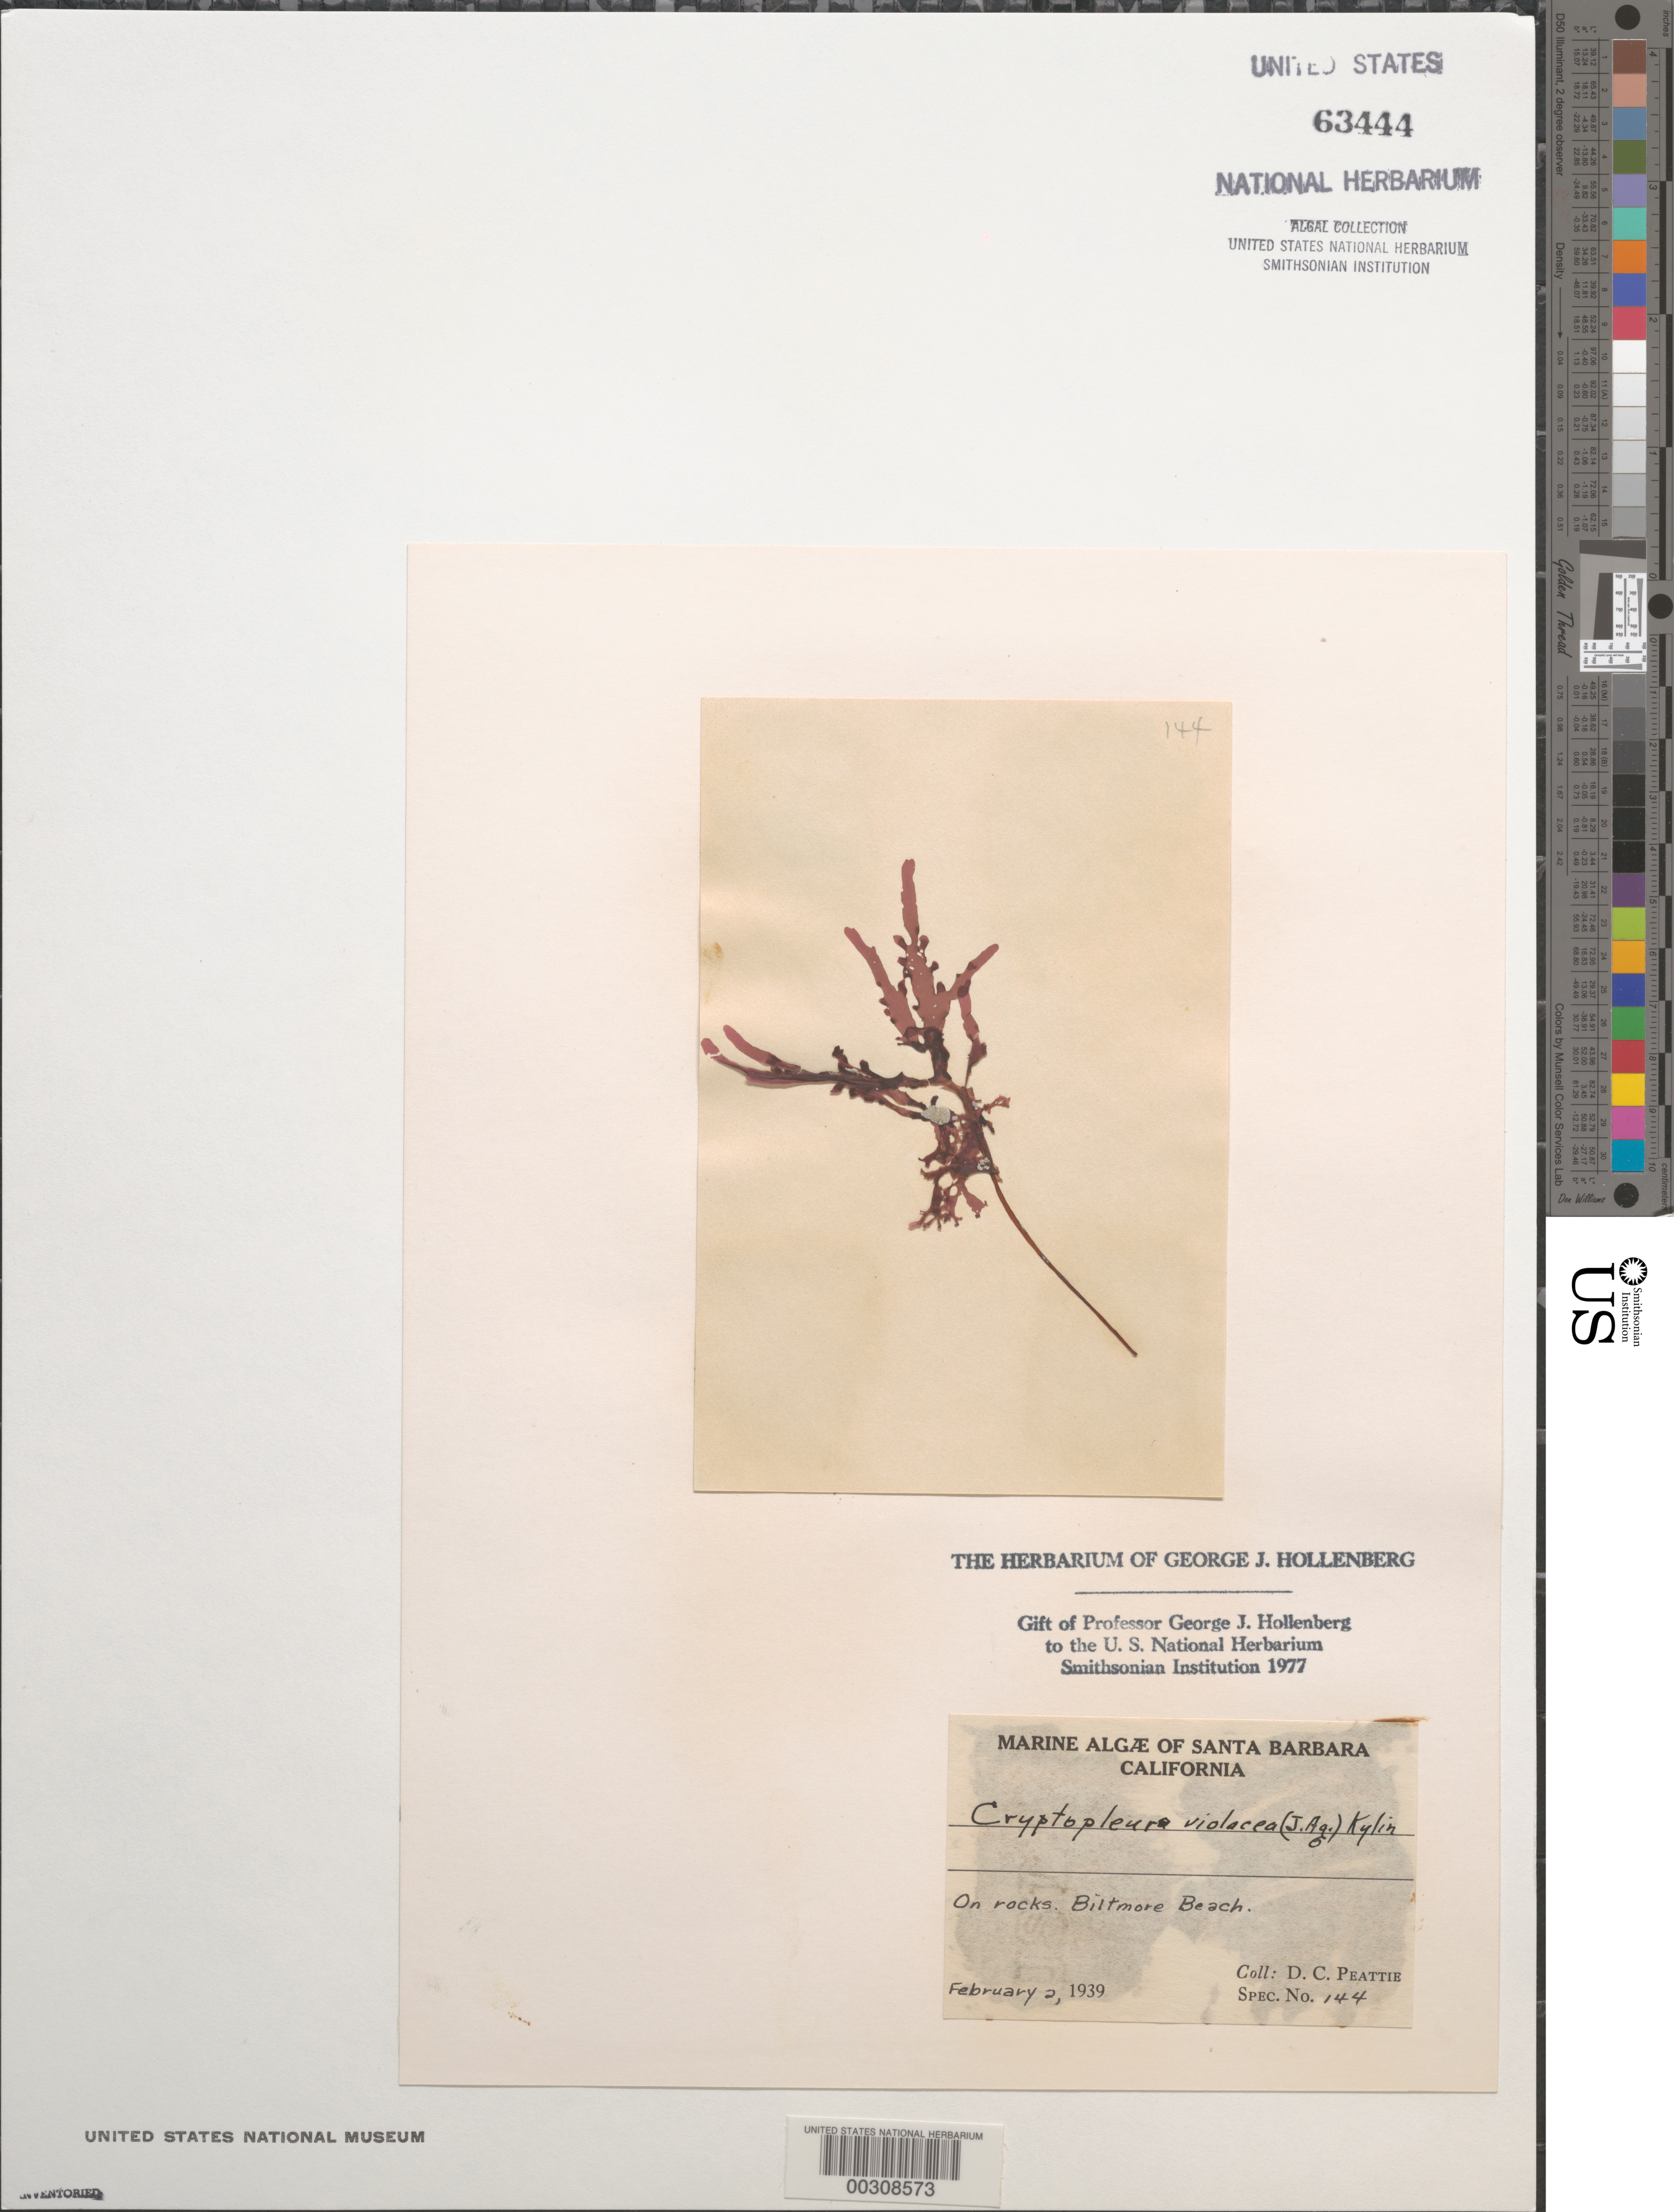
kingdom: Plantae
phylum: Rhodophyta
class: Florideophyceae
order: Ceramiales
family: Delesseriaceae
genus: Cryptopleura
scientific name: Cryptopleura violacea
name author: (J. Ag.) Kylin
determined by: Hollenberg, George J.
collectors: D. Peattie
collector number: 144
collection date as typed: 02 Feb 1939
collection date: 1939-02-02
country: United States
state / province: California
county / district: Santa Barbara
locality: Biltmore Beach, Santa Barbara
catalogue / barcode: US 63444